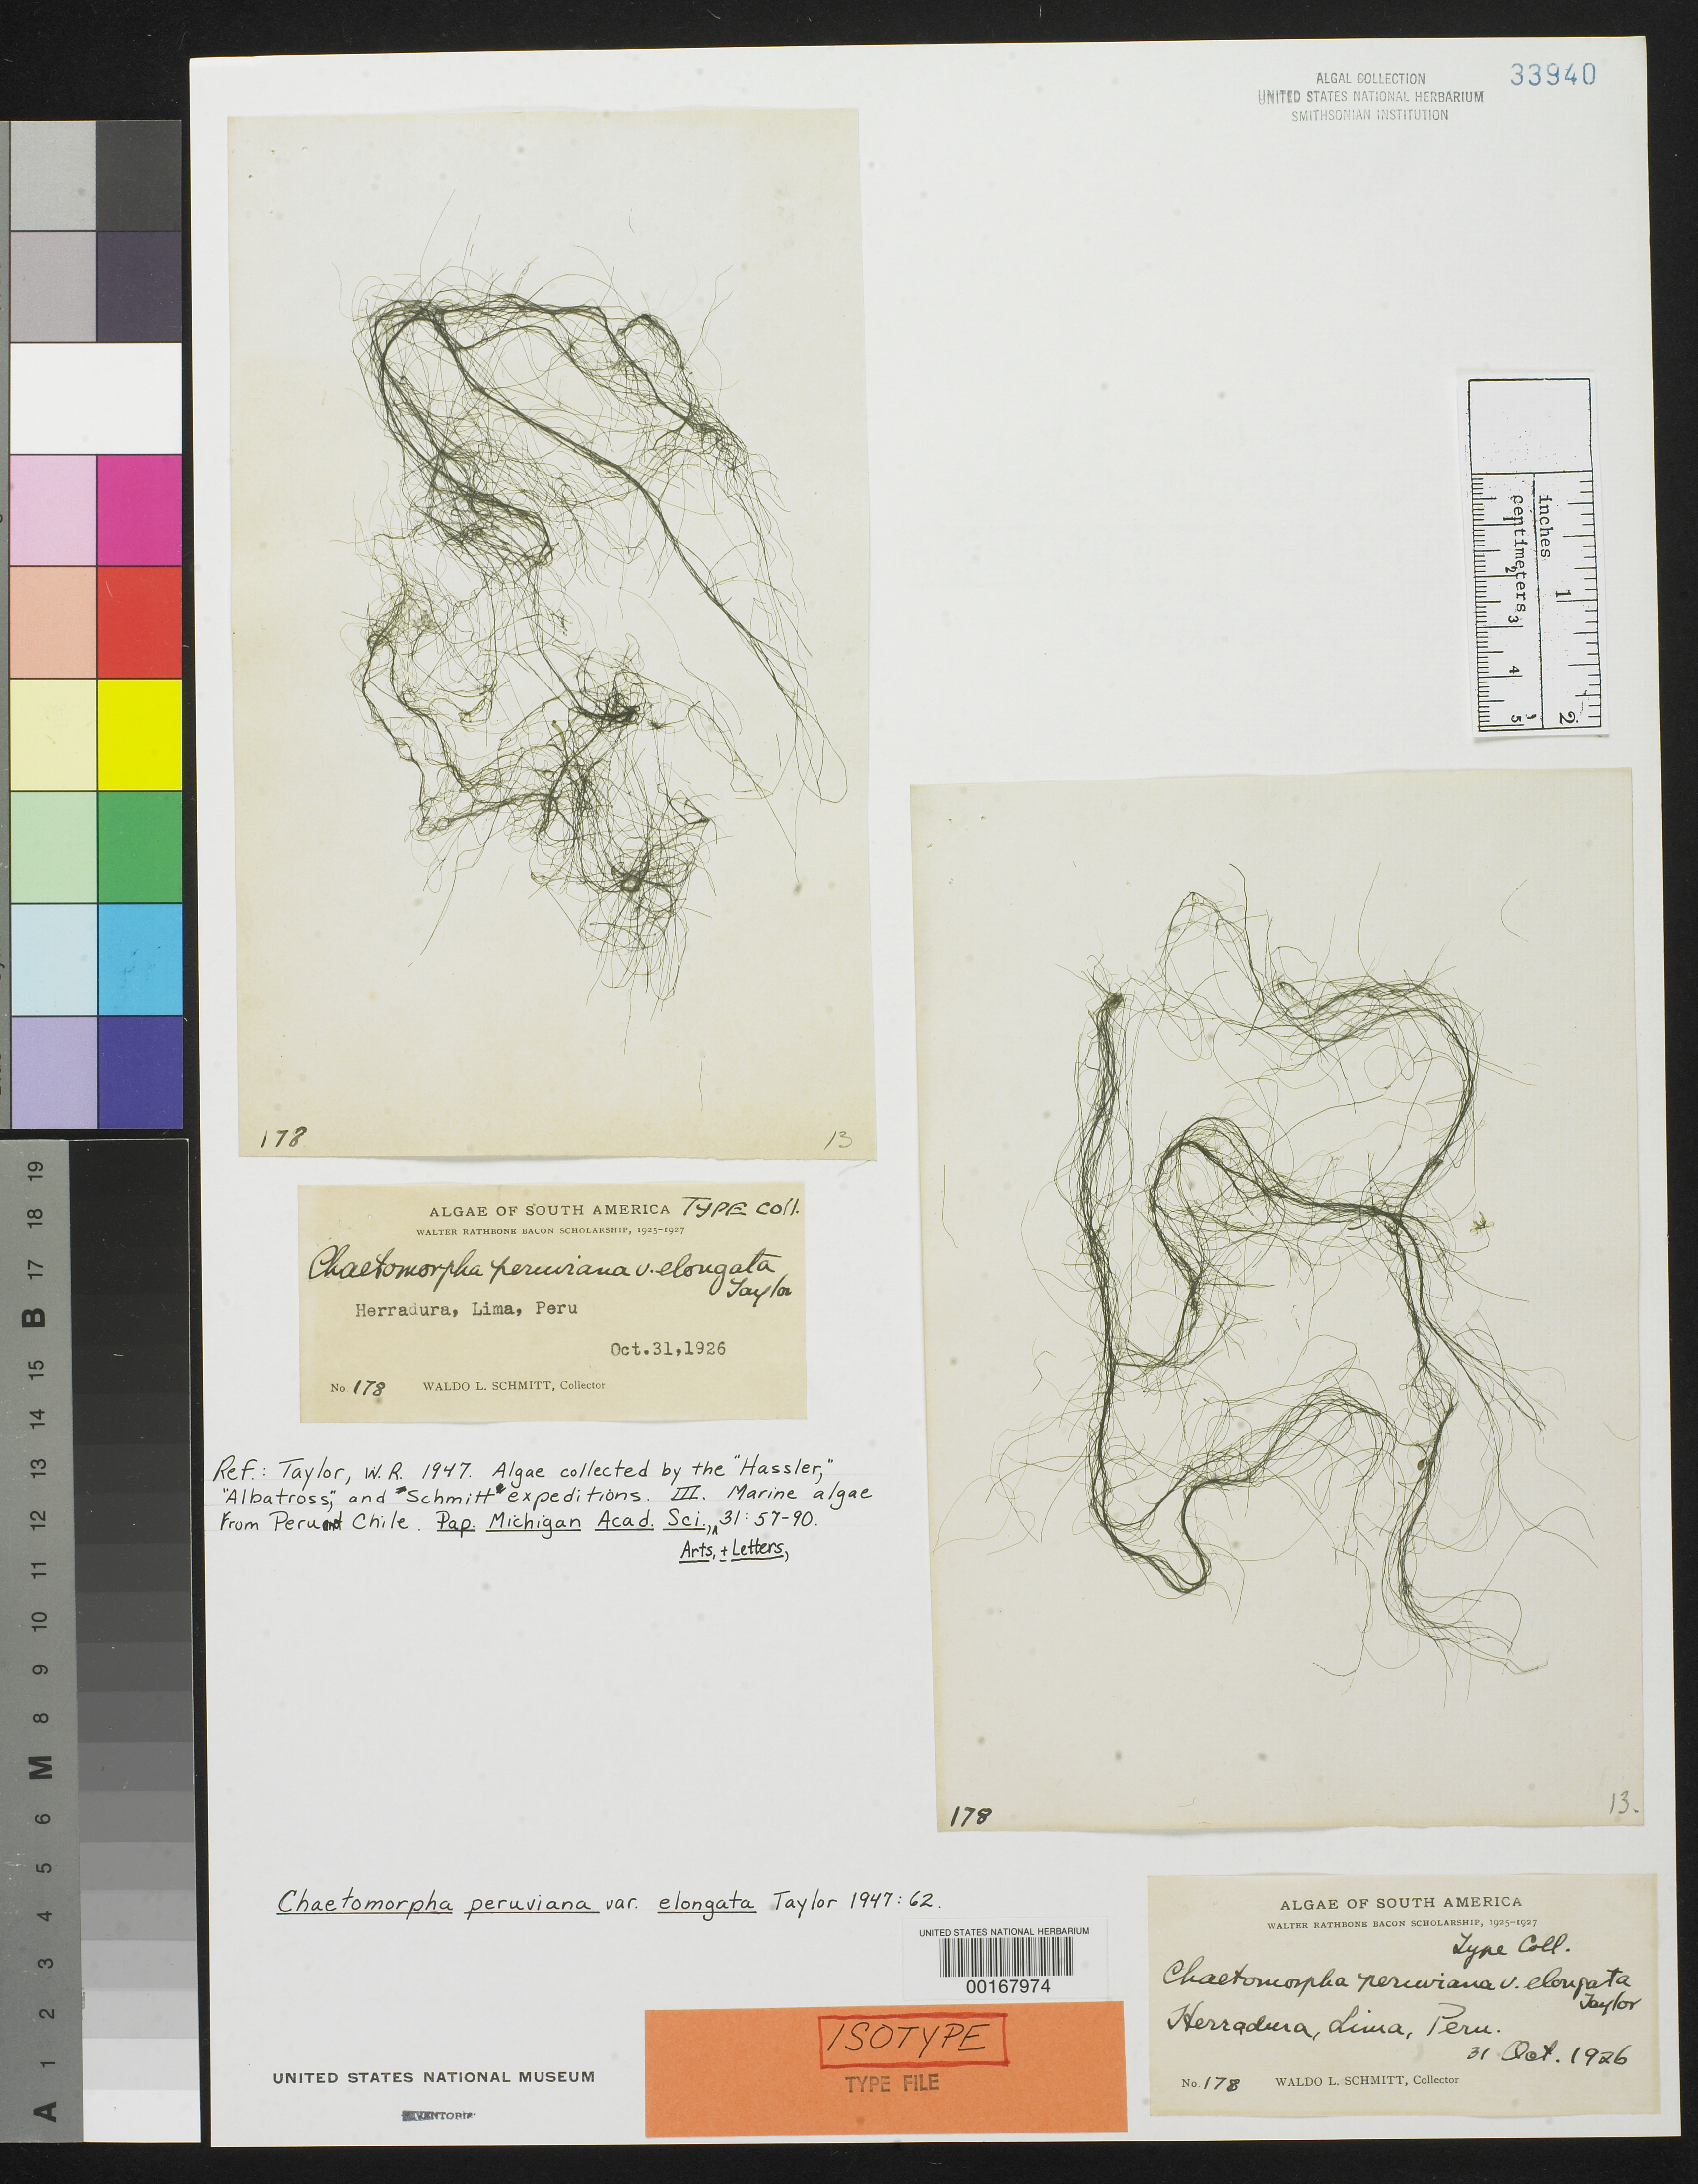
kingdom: Plantae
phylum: Chlorophyta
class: Ulvophyceae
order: Cladophorales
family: Cladophoraceae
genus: Chaetomorpha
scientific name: Chaetomorpha peruviana var. elongata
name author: W.R. Taylor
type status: Isotype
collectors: W. L. Schmitt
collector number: WLS 178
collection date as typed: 31 Oct 1926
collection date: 1926-10-31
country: Peru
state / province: Lima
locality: Herradura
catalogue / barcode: US 33940